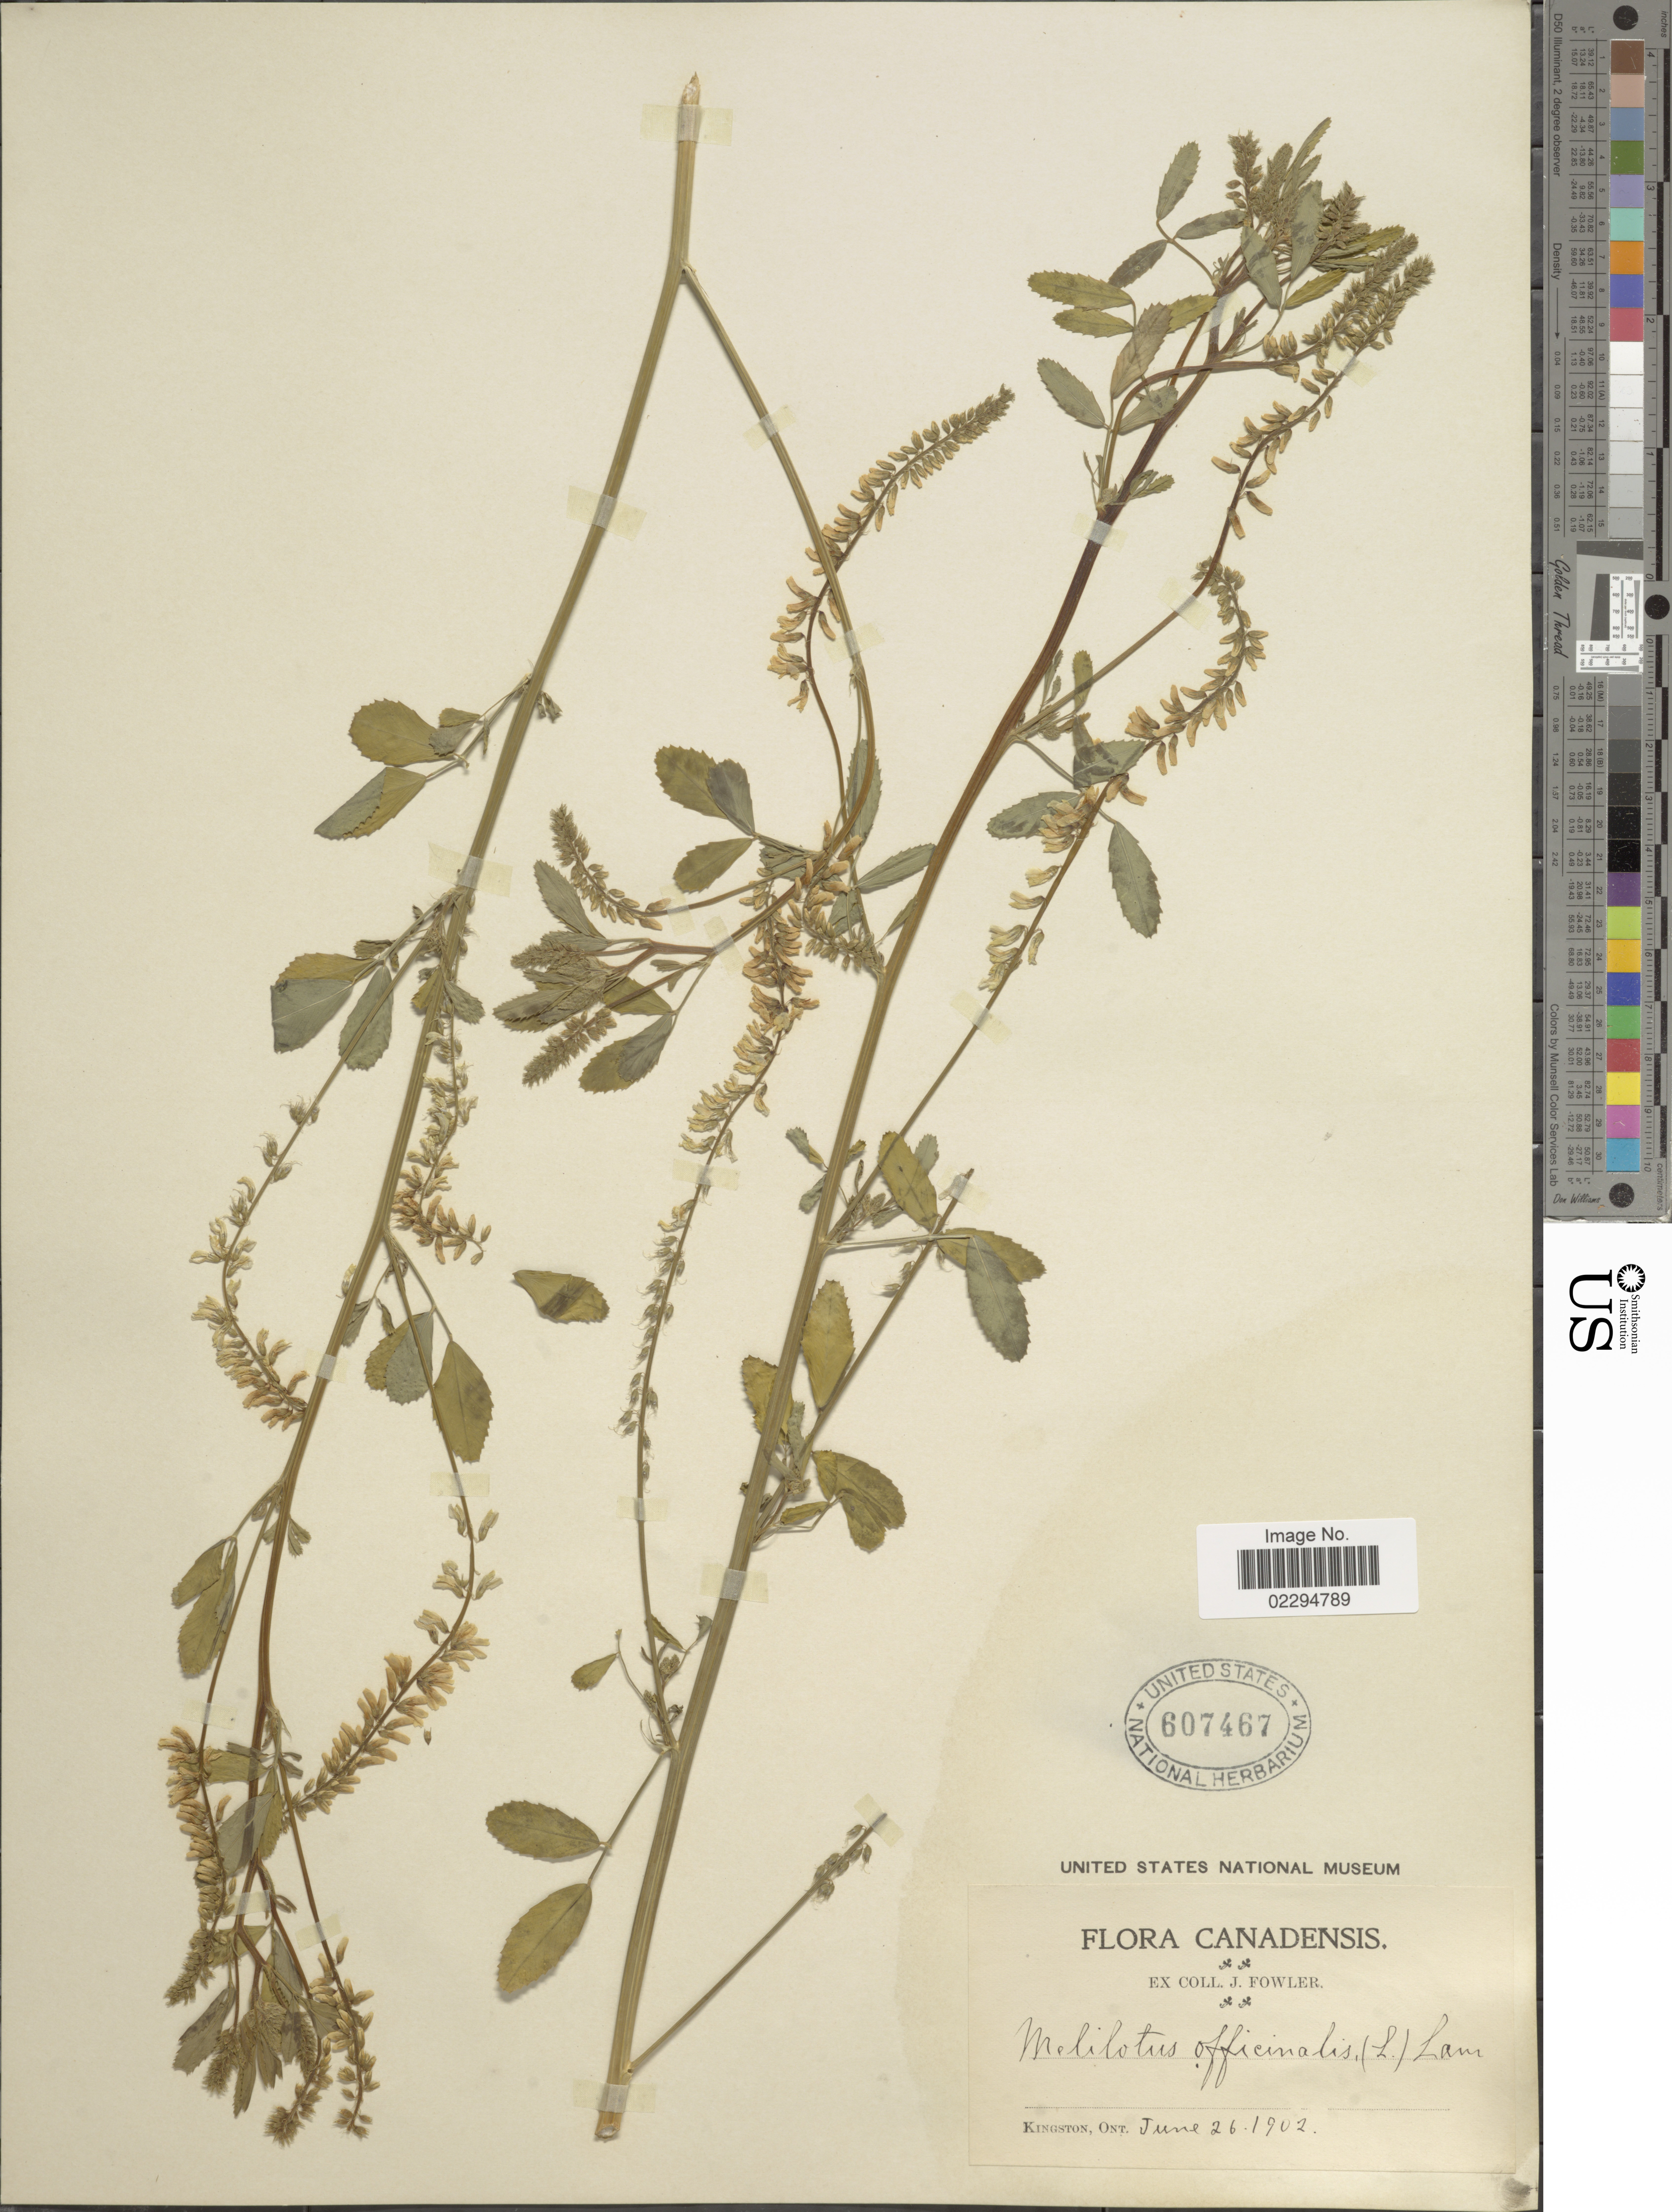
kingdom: Plantae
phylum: Tracheophyta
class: Magnoliopsida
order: Fabales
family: Fabaceae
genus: Melilotus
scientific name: Melilotus officinalis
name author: (L.) Lam.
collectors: ex herb. J. Fowler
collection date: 1902-06-26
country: Canada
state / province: Ontario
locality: Kingston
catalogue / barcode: US 607467